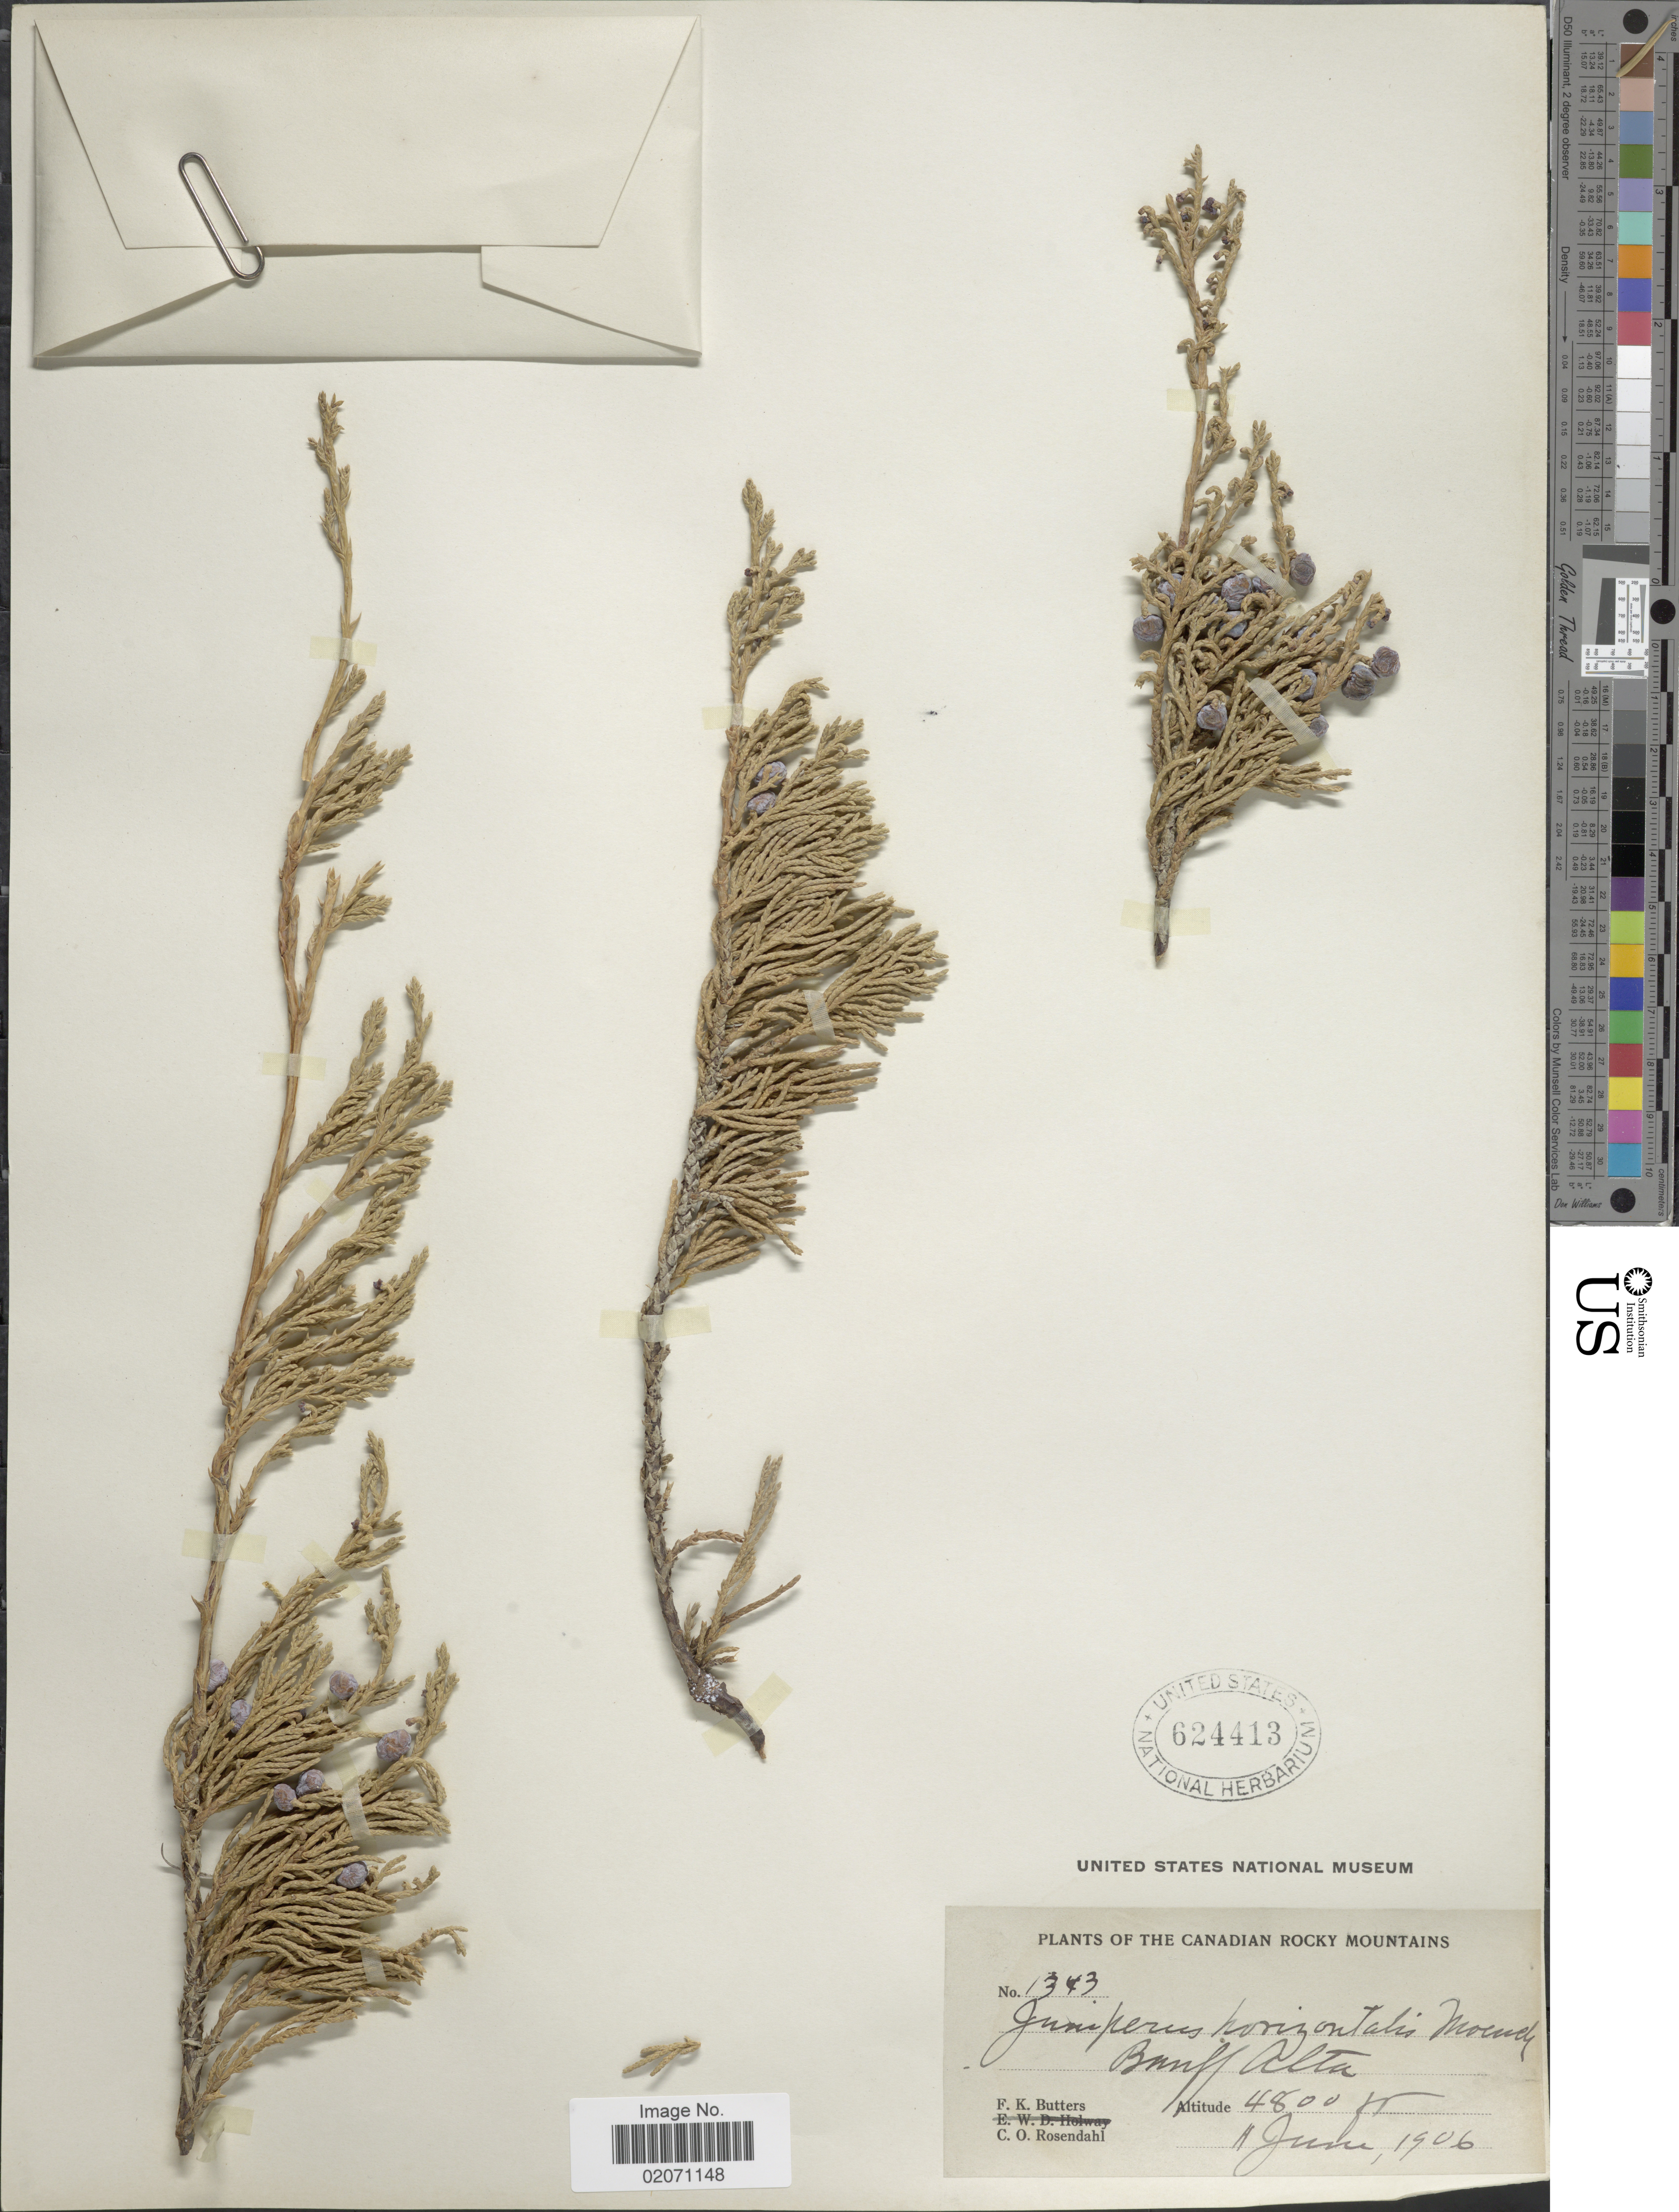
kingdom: Plantae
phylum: Tracheophyta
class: Pinopsida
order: Pinales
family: Cupressaceae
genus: Juniperus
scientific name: Juniperus horizontalis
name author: Moench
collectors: F. K. Butters & C. O. Rosendahl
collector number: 1343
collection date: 1906-06-11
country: Canada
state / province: Alberta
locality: Canadian Rocky Mountains, Banff Alta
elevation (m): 1463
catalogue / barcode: US 624413